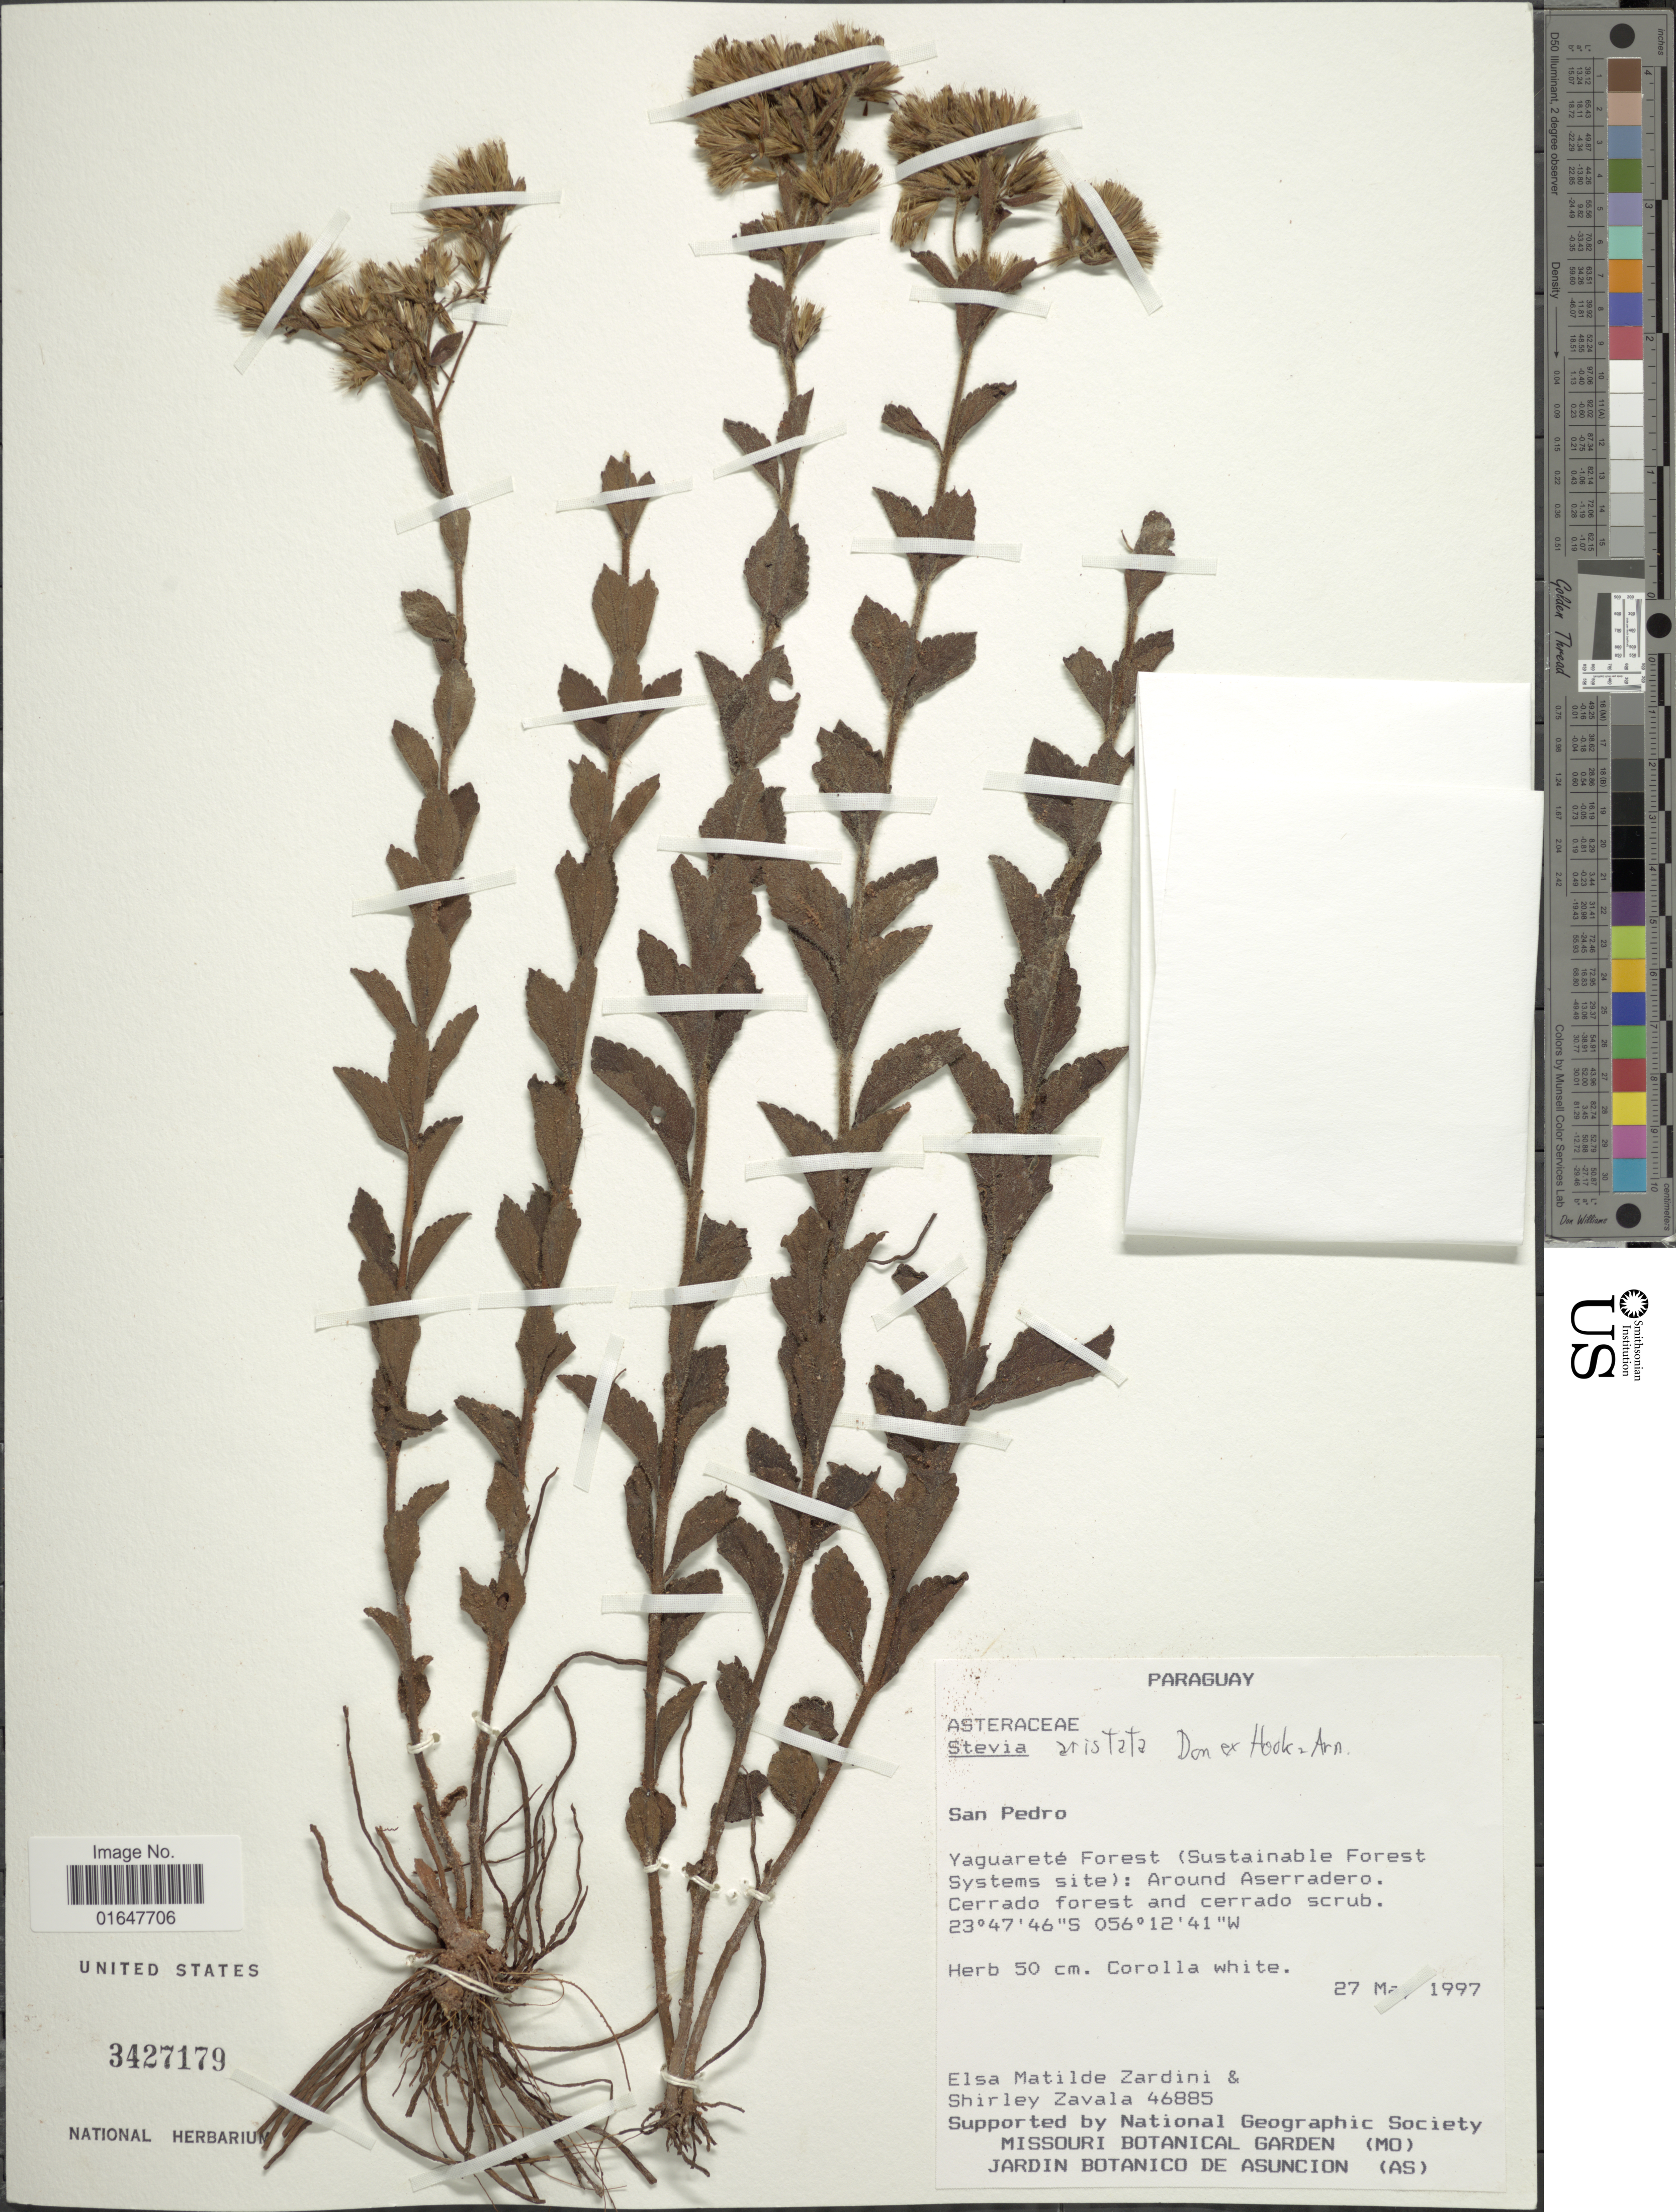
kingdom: Plantae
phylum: Tracheophyta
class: Magnoliopsida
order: Asterales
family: Asteraceae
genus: Stevia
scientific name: Stevia aristata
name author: D. Don ex Hook. & Arn.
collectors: E. M. Zardini & S. Zavala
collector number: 46885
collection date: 1997-05-27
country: Paraguay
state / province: San Pedro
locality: Yaguarete Forest (Sustainable Forest Systems site)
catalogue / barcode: US 3427179